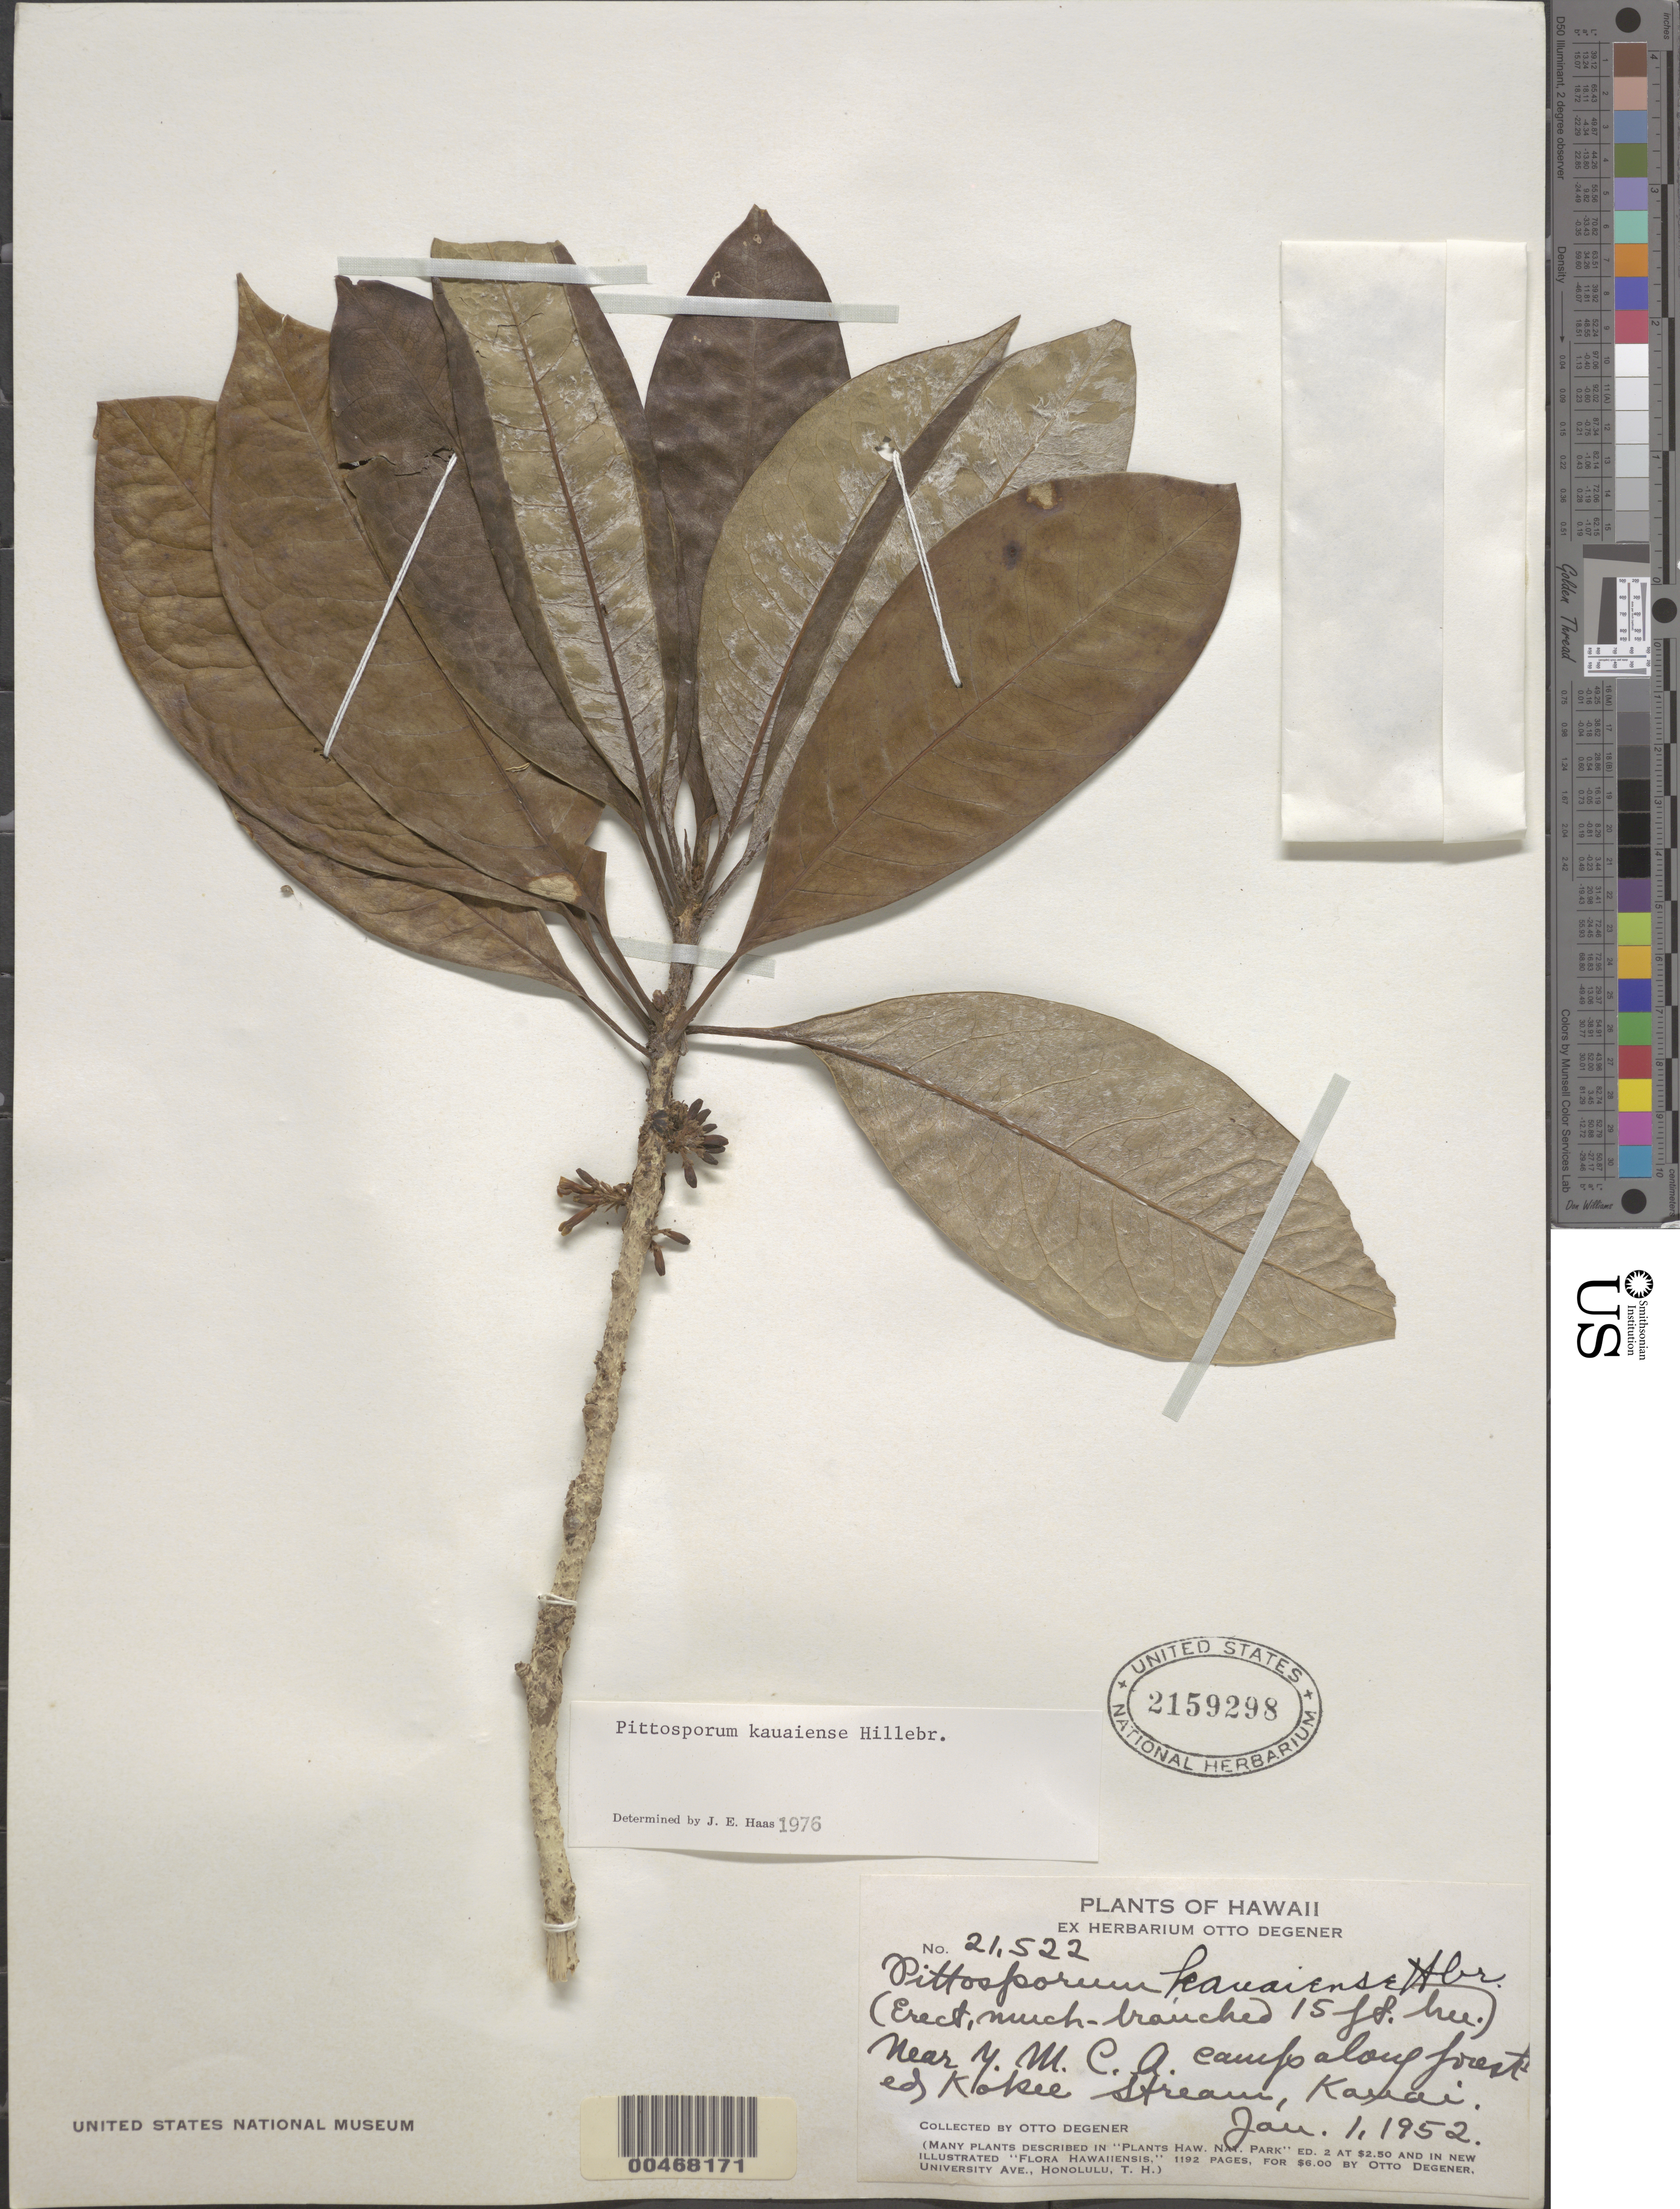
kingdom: Plantae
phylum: Tracheophyta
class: Magnoliopsida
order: Apiales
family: Pittosporaceae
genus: Pittosporum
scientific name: Pittosporum kauaiense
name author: Hillebr.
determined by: Haas, J. E.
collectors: O. Degener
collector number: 21522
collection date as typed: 1 Jan 1952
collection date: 1952-01-01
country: United States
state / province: Hawaii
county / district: Kauai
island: Kaua'i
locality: Near Y.M.C.A. camp along forested Kokee Stream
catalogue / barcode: US 2159298